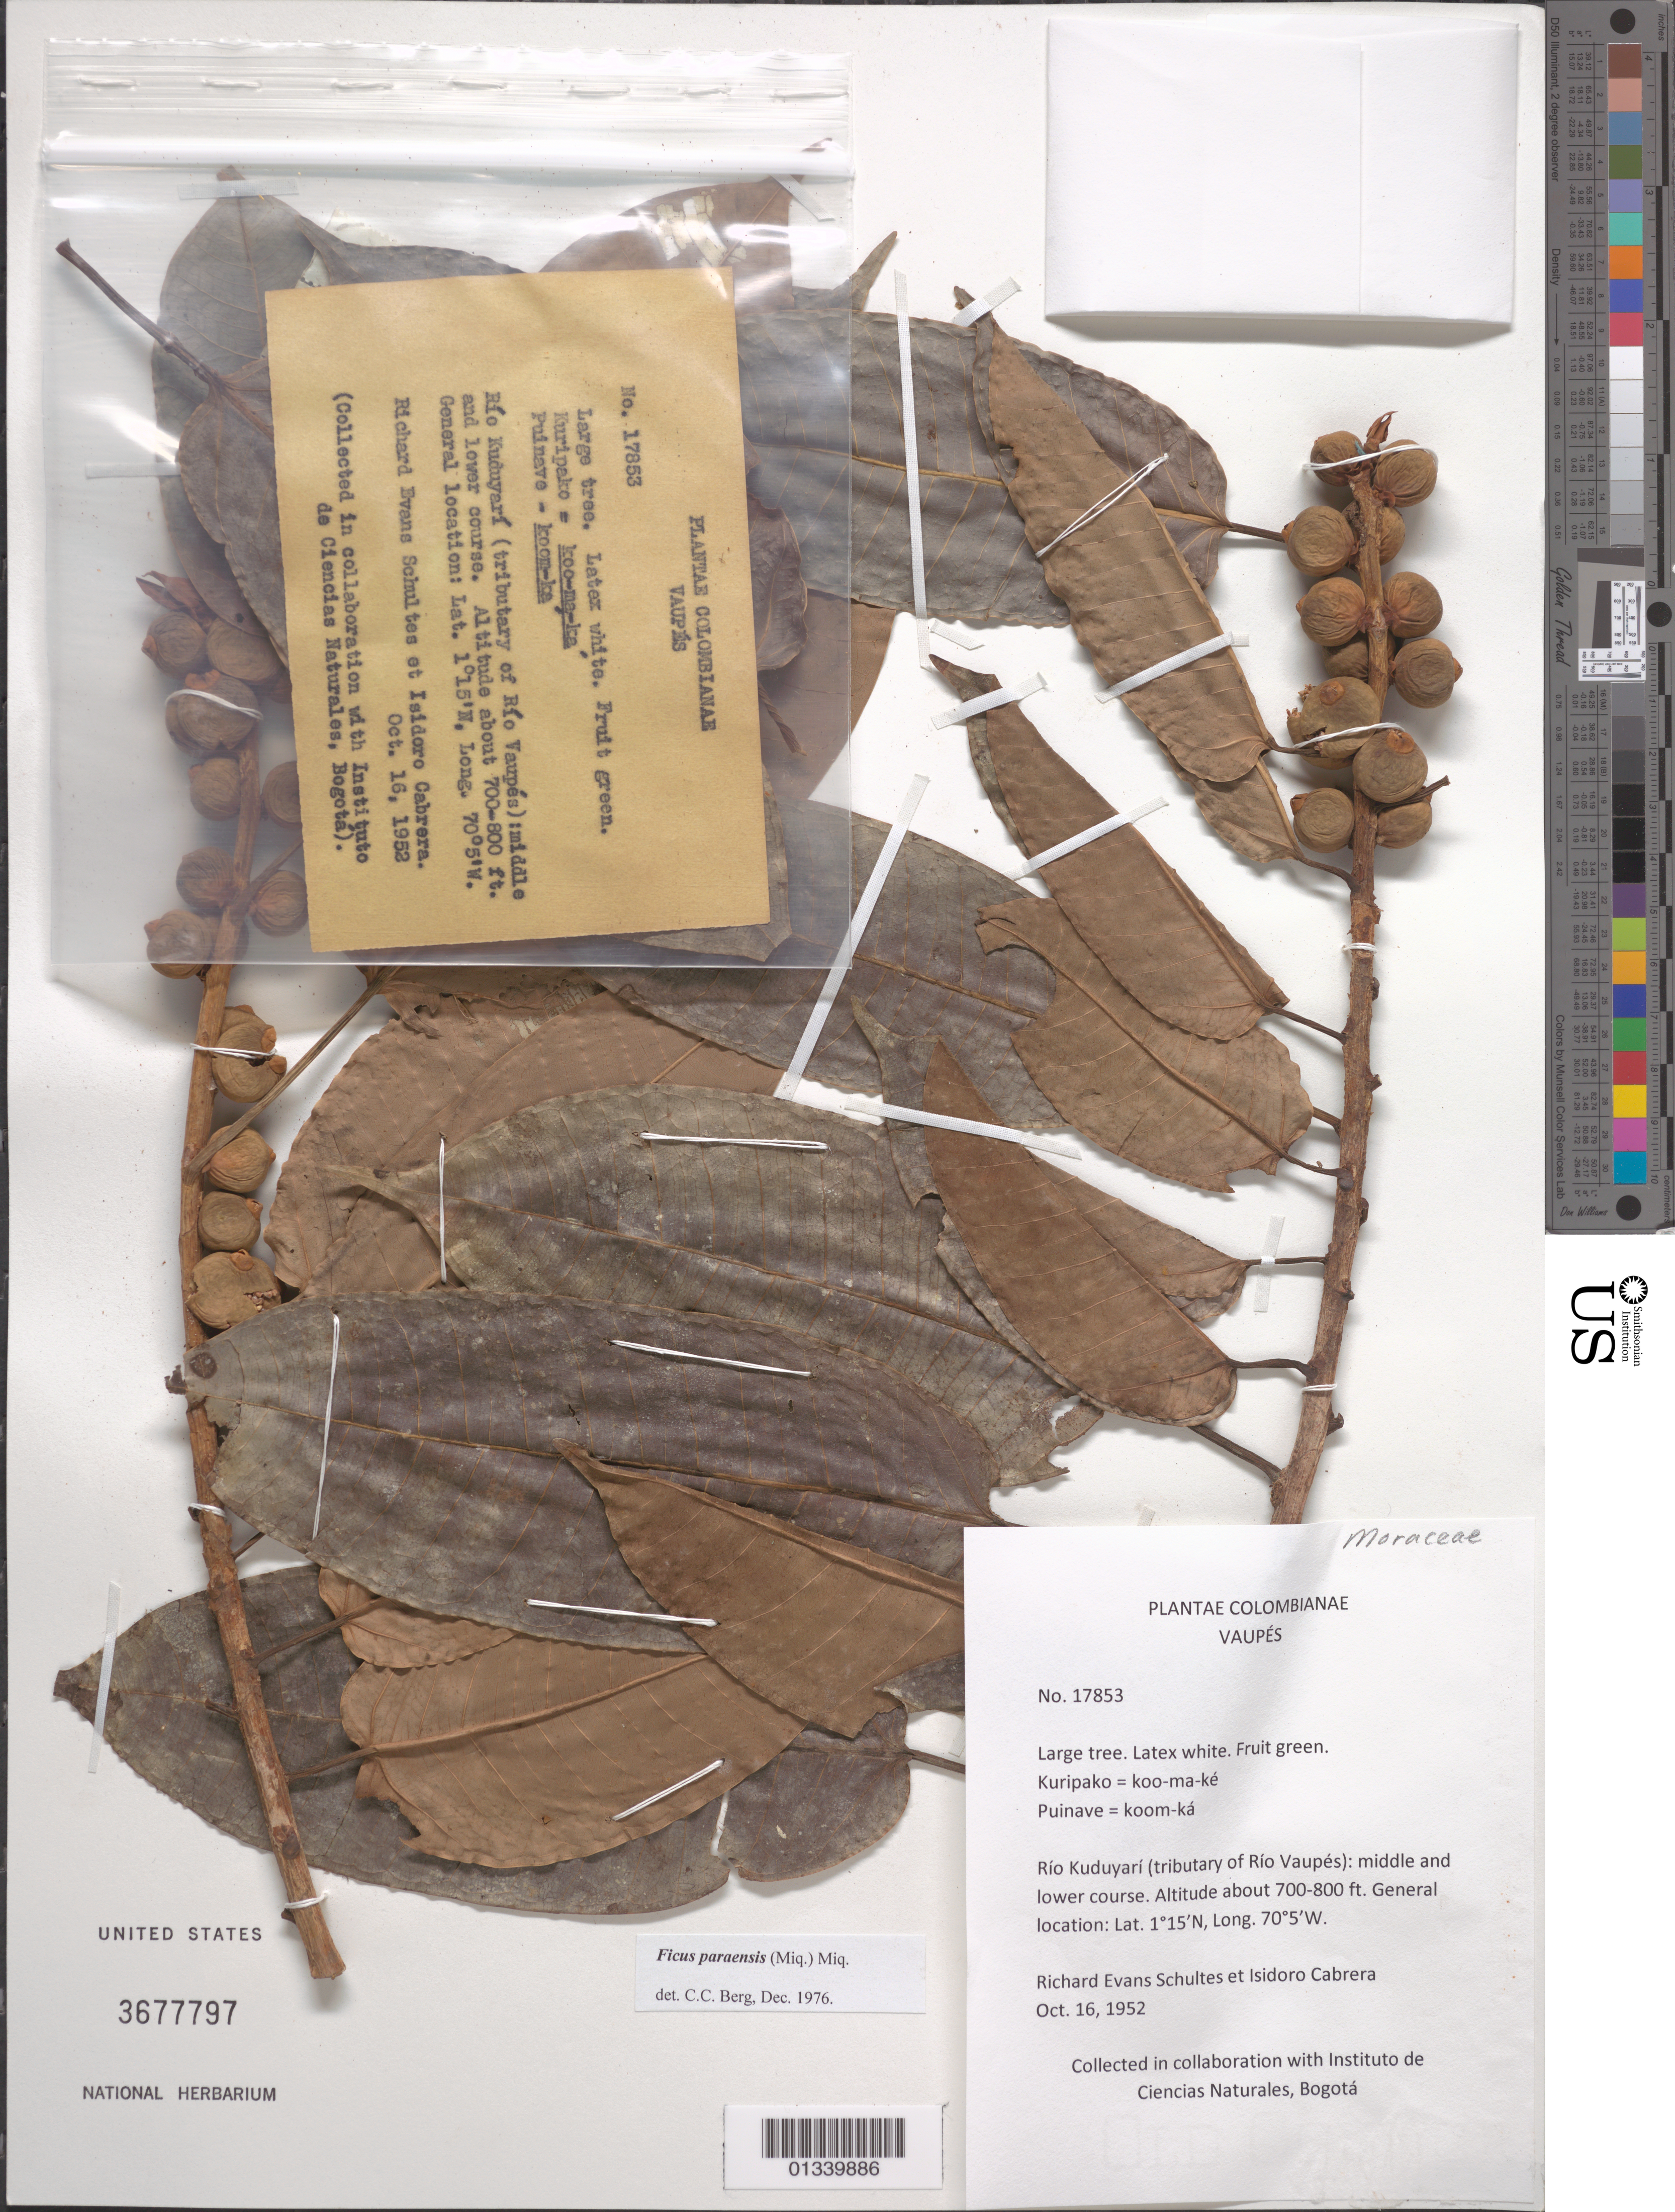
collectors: R. E. Schultes & I. Cabrera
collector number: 17853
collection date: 1952-10-16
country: Colombia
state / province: Vaupés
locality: Rio Kuduyari (tributary ofRio Vaupes): middle and lower course.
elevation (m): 213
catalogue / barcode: US 3677797